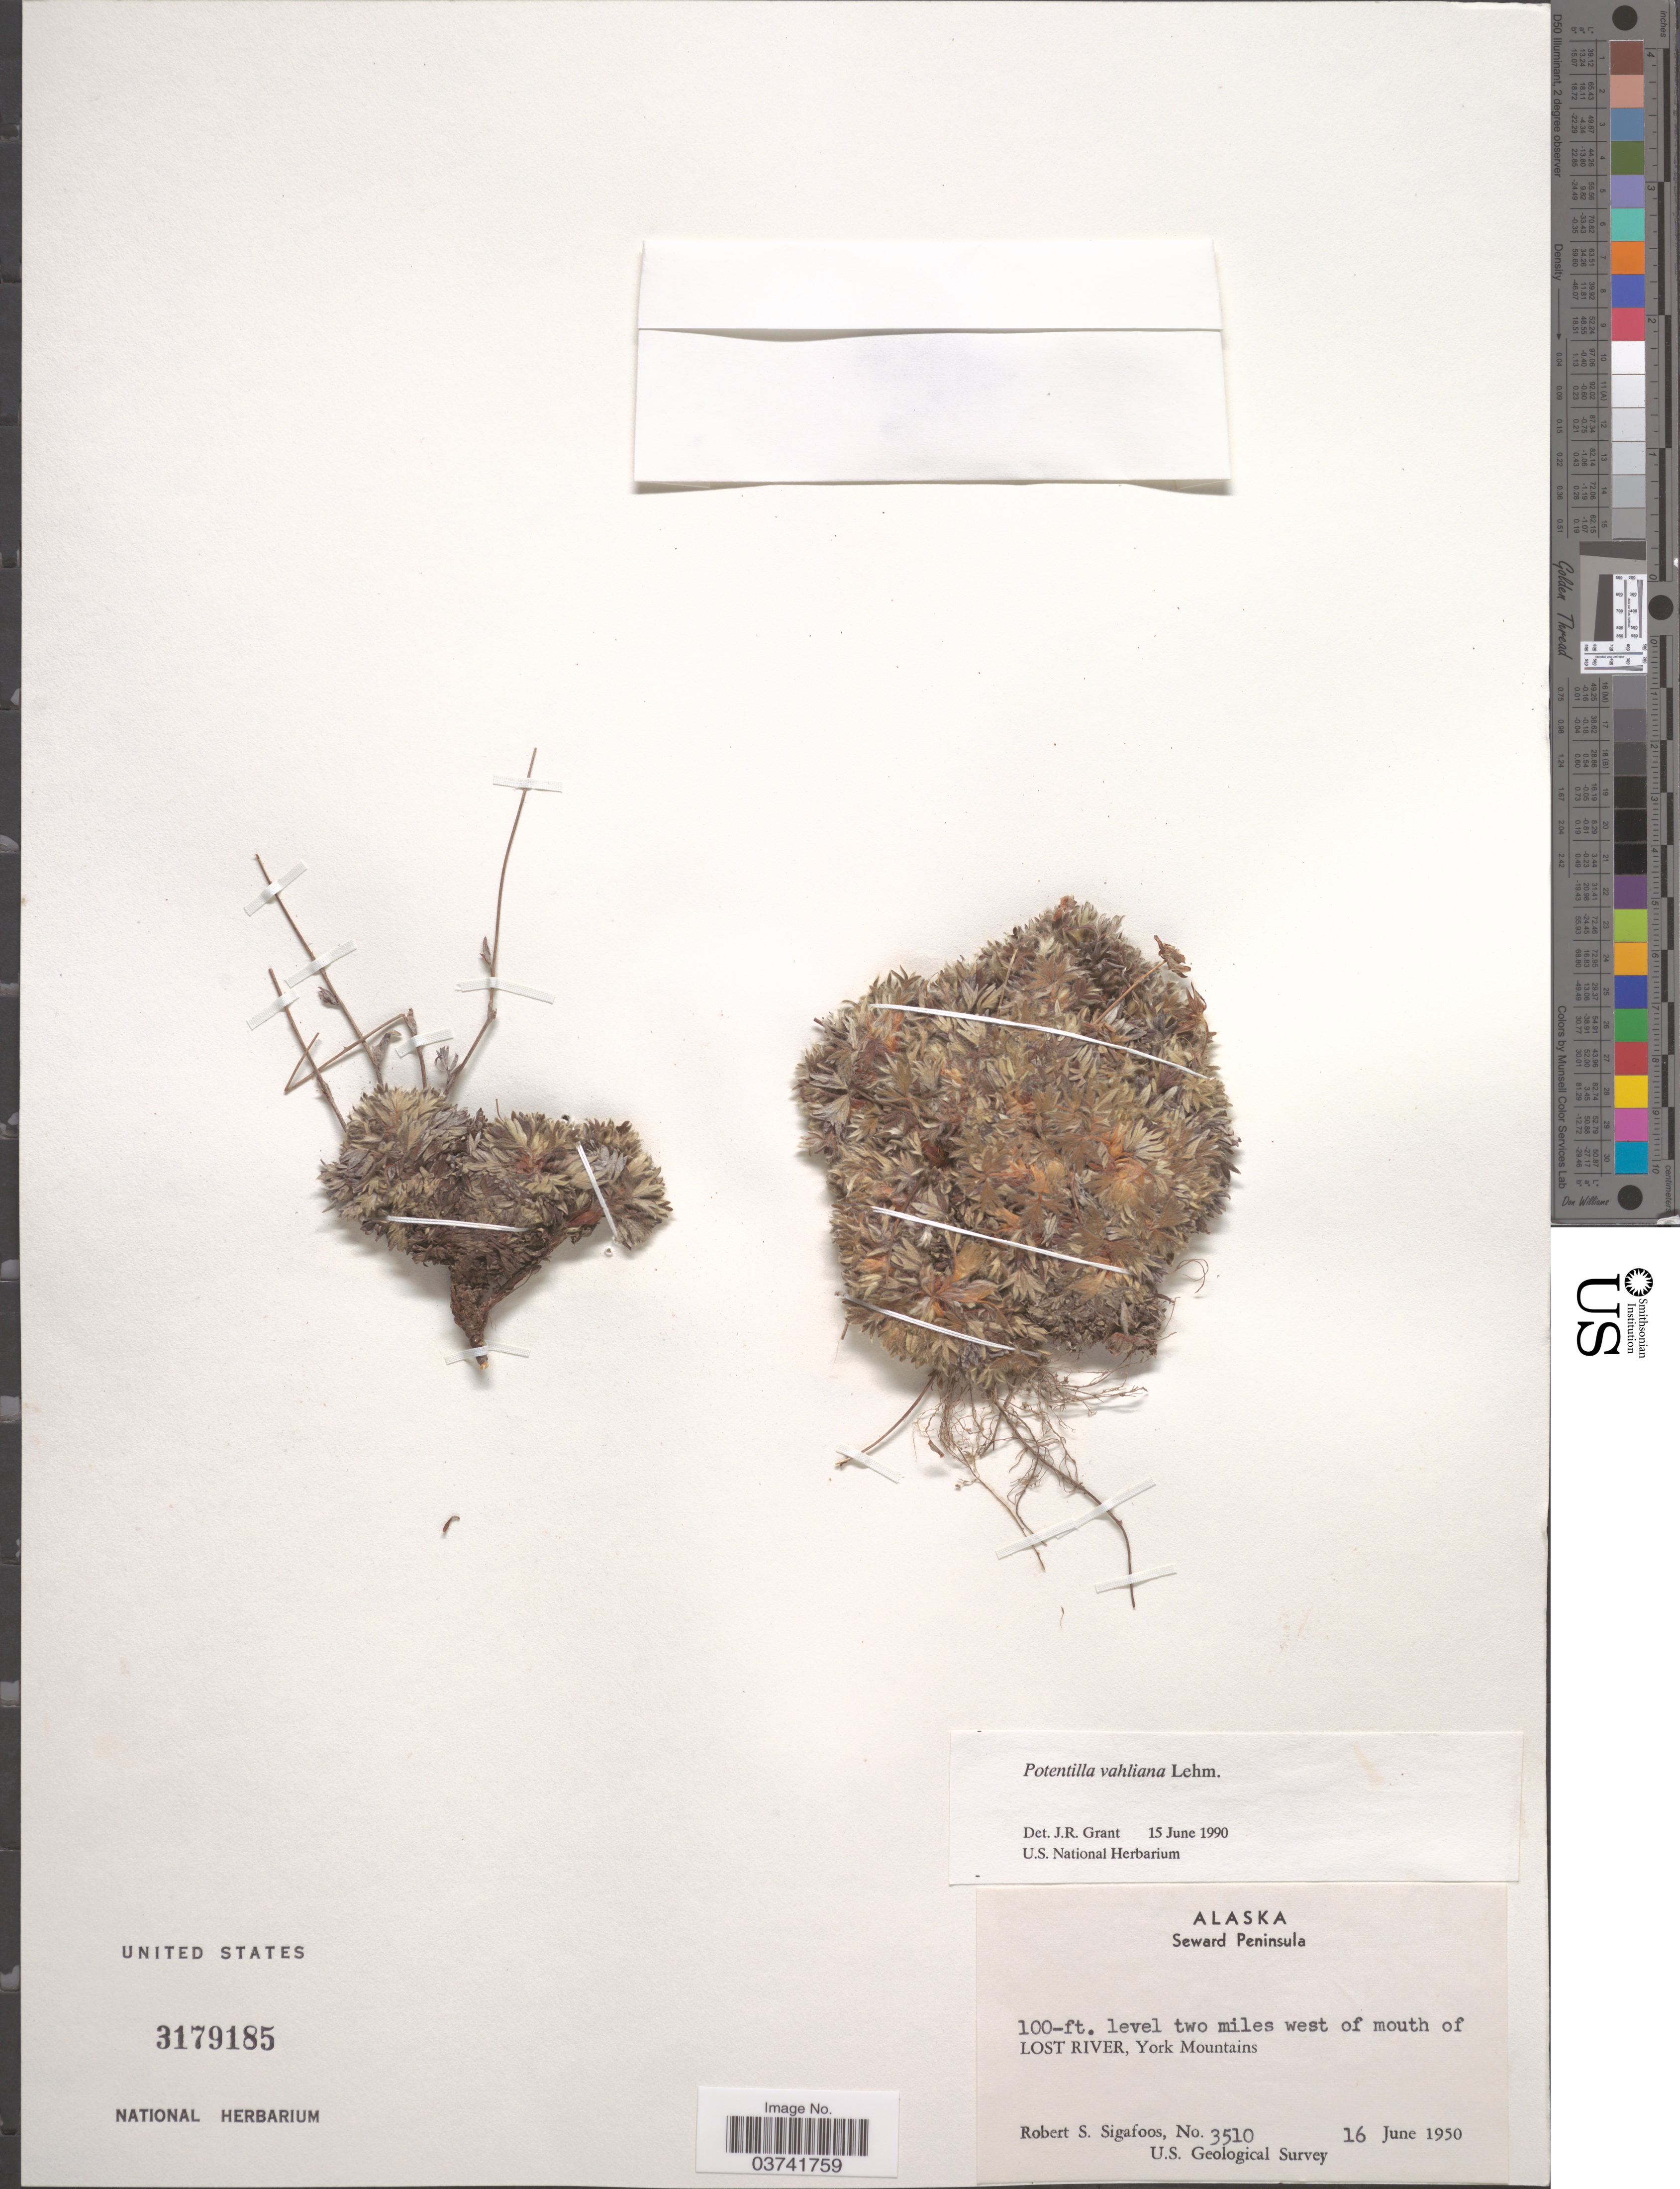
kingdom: Plantae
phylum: Tracheophyta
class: Magnoliopsida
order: Rosales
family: Rosaceae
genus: Potentilla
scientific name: Potentilla vahliana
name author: Lehm.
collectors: R. Sigafoos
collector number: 3510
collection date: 1950-06-16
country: United States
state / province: Alaska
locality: Seward Peninsula. Level two miles of mouth of Lost River, York Mountains.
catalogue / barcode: US 3179185